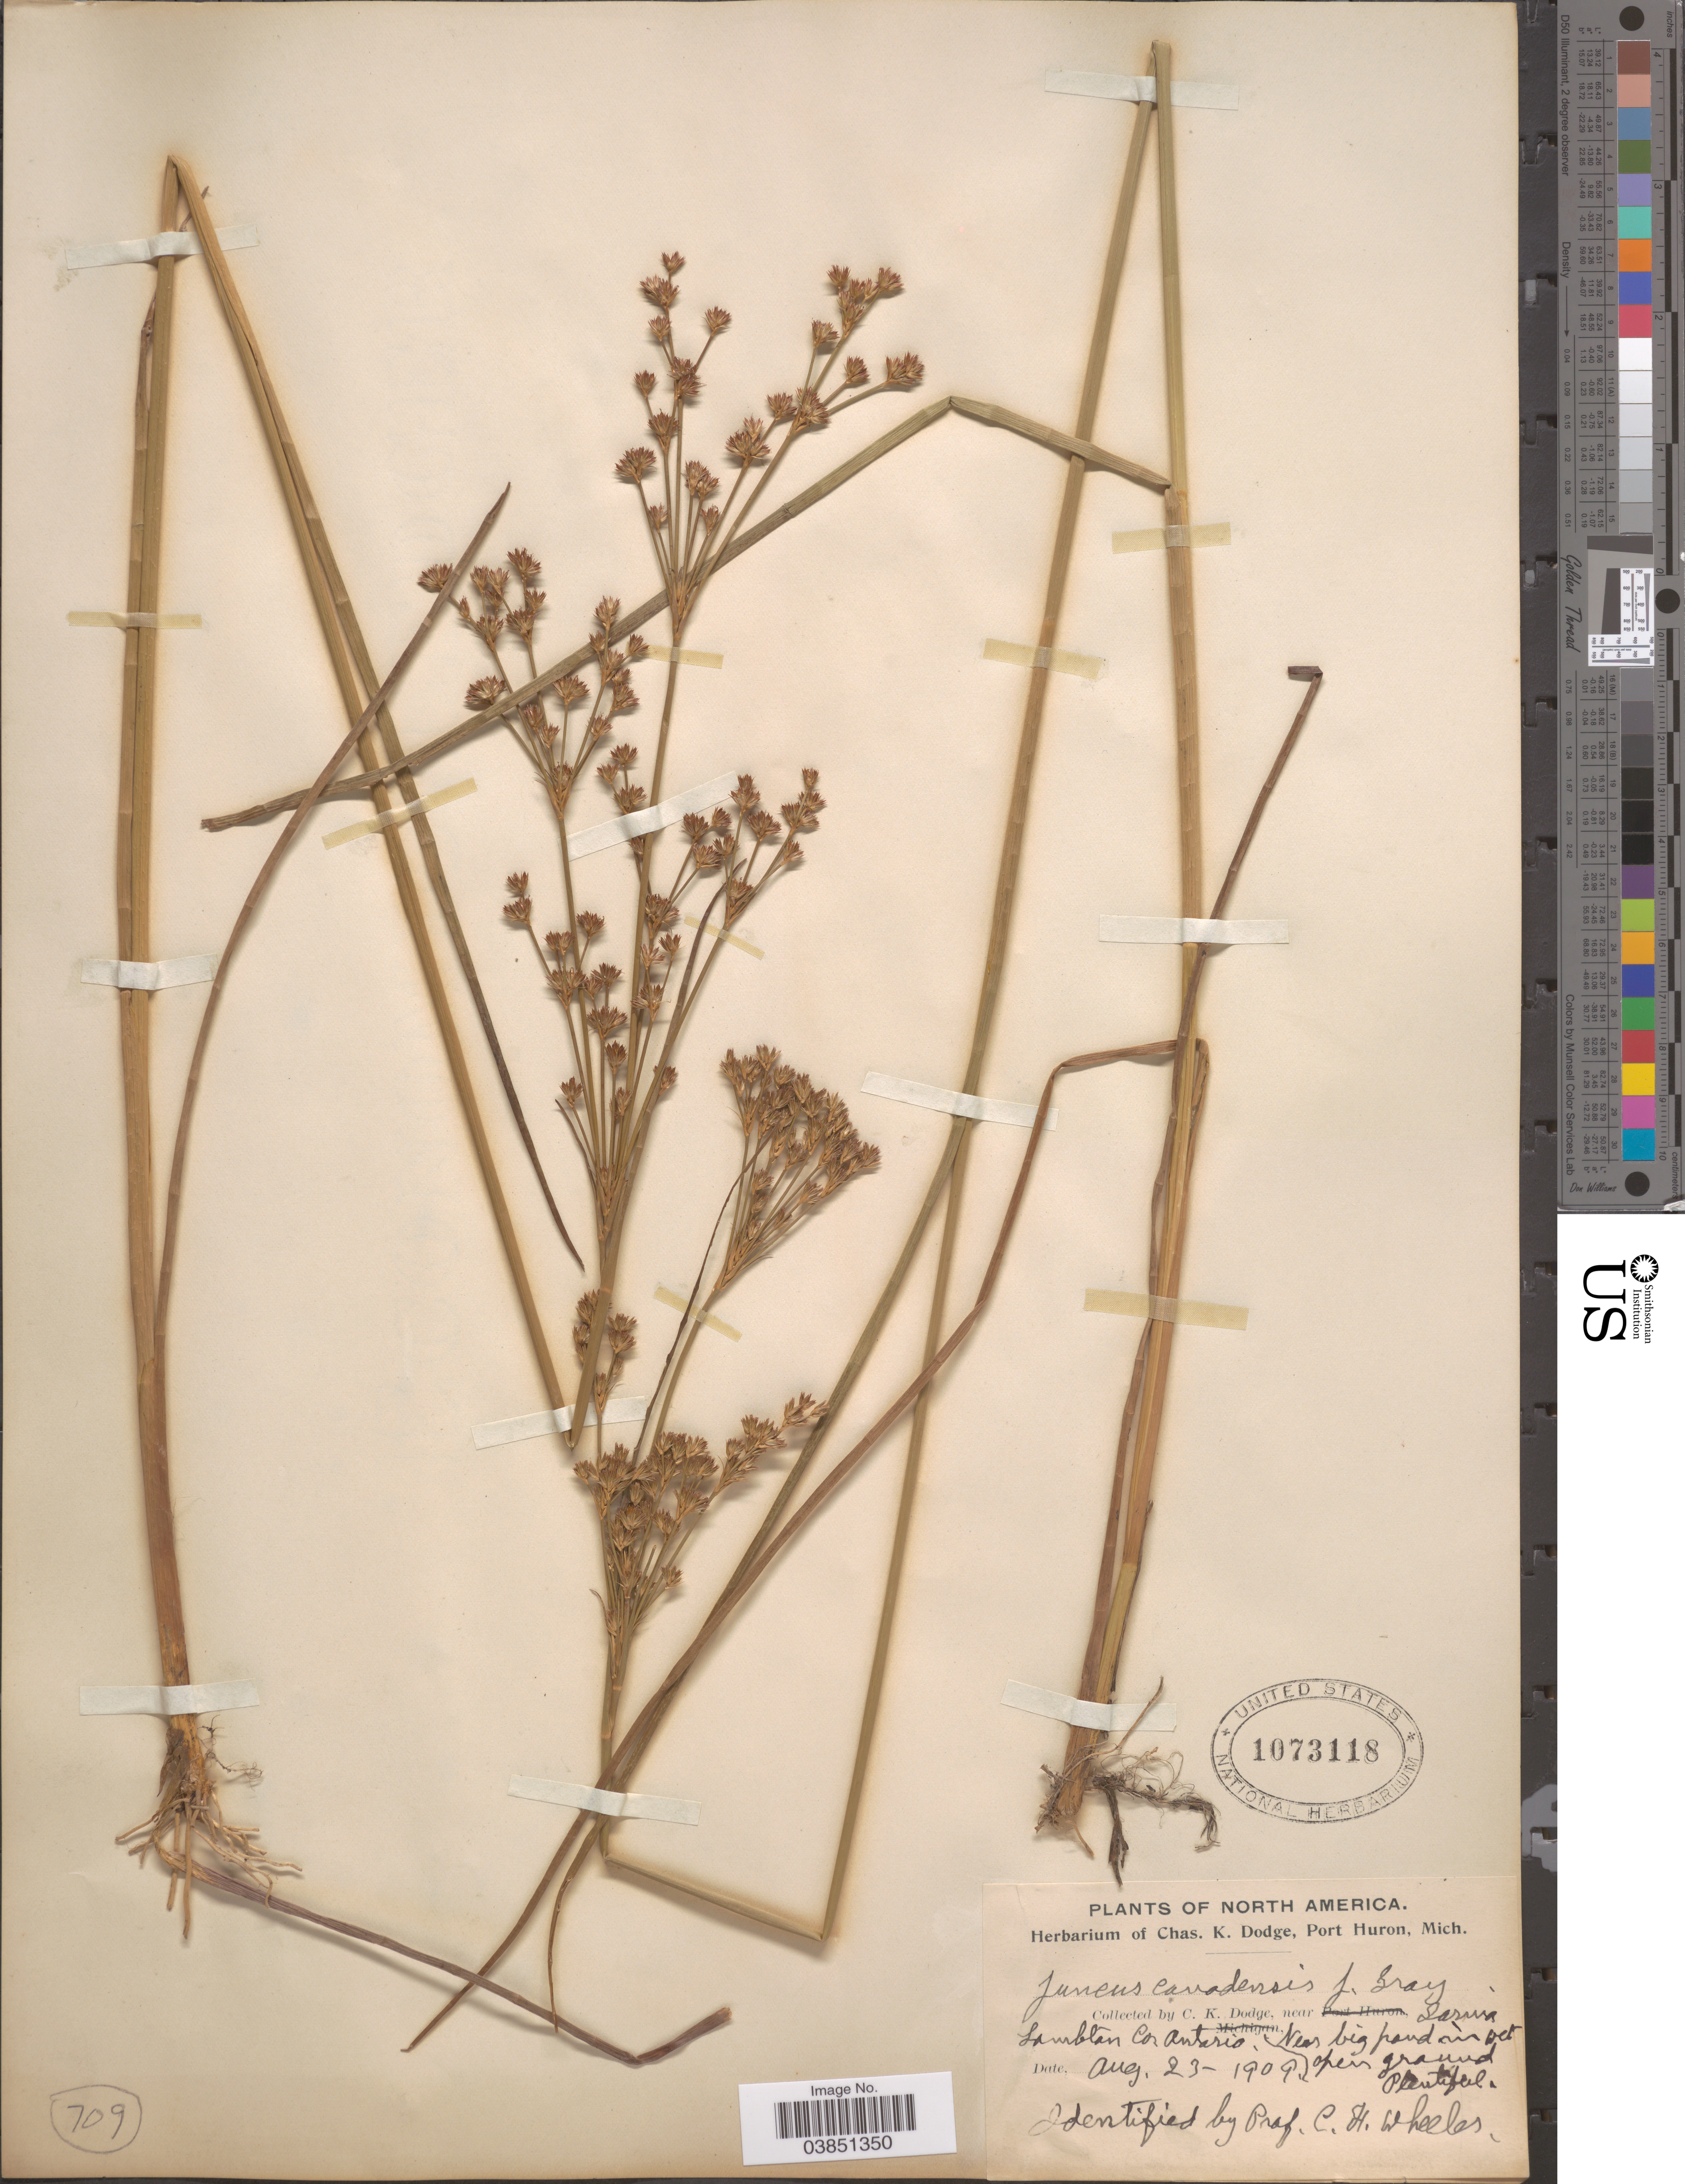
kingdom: Plantae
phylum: Tracheophyta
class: Liliopsida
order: Poales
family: Juncaceae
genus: Juncus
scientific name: Juncus canadensis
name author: J. Gay ex Laharpe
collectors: C. Dodge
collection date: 1909-08-23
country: Canada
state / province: Ontario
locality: Near Sarnia Lambton Co.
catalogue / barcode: US 1073118